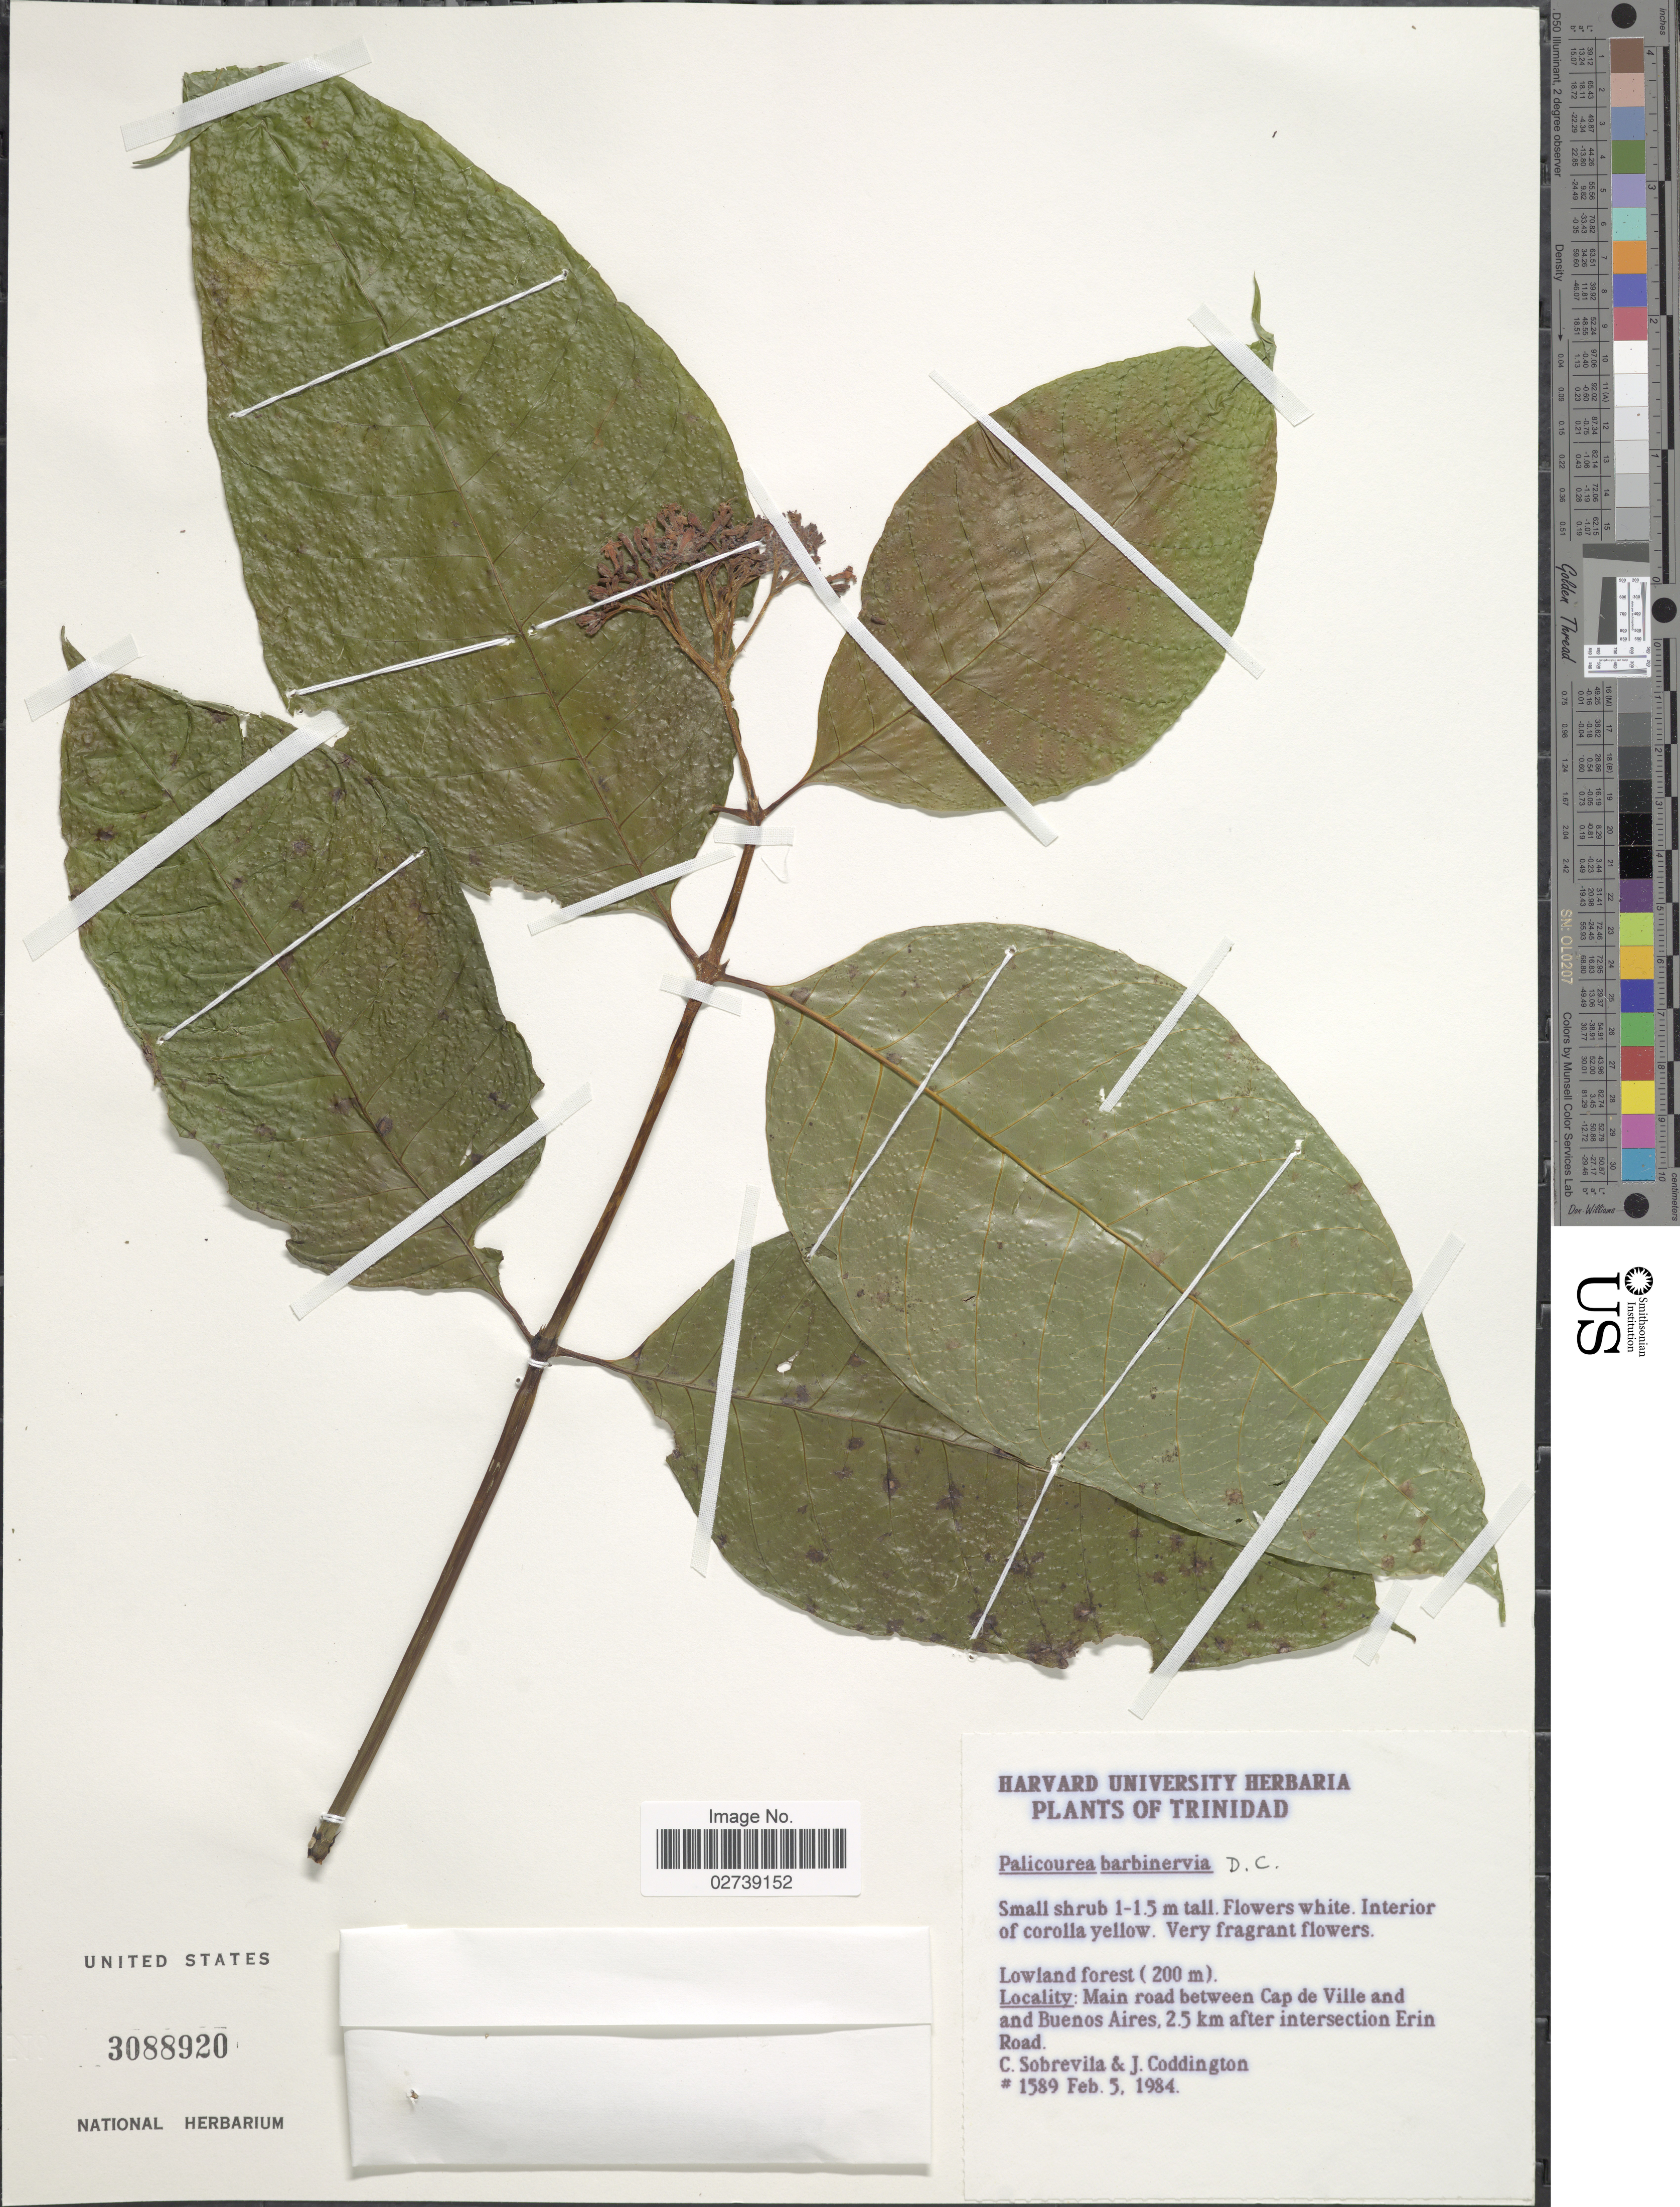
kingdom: Plantae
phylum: Tracheophyta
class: Magnoliopsida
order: Gentianales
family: Rubiaceae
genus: Palicourea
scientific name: Palicourea barbinervia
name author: DC.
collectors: C. Sobrevila & J. Coddington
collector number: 1589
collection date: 1984-02-05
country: Argentina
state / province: Buenos Aires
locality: Trinidad. Main road between Cap de Ville and and Buenos Aires, 2.5 km after intersection Erin Road.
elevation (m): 200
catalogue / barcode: US 3088920